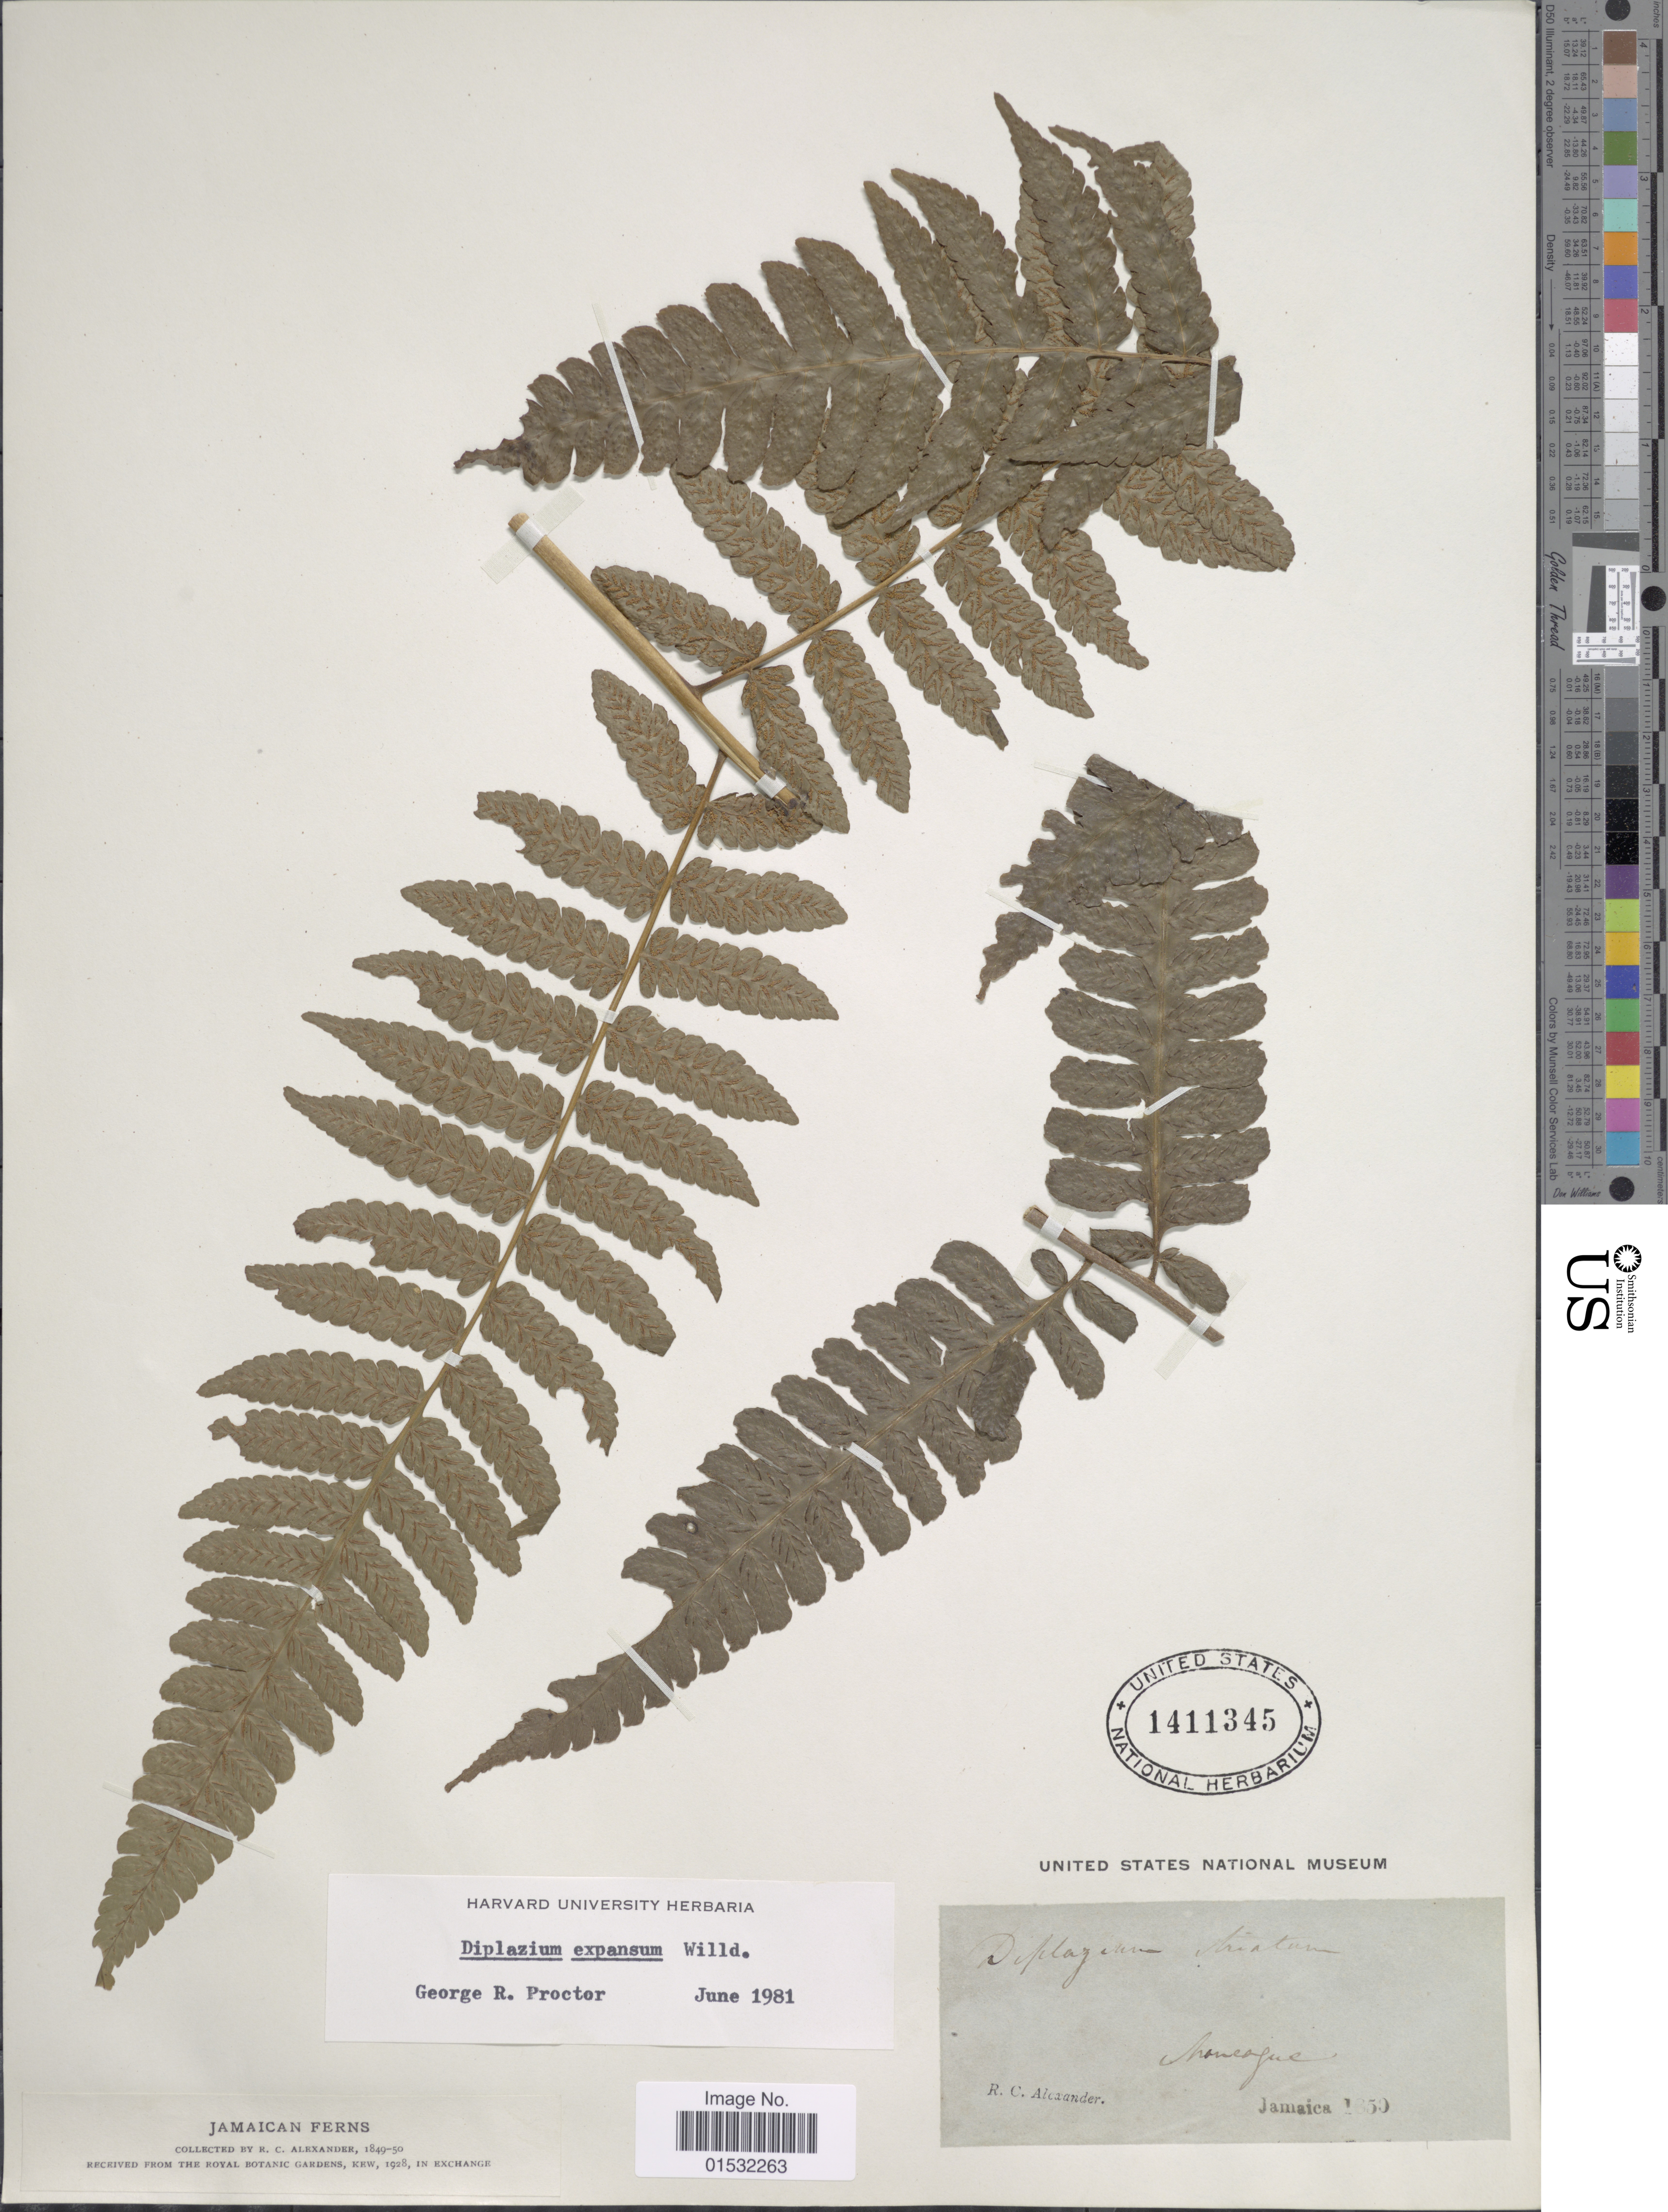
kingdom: Plantae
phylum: Tracheophyta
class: Polypodiopsida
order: Polypodiales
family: Athyriaceae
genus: Diplazium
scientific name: Diplazium expansum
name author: Willd.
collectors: R. C. Alexander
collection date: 1850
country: Jamaica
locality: Moneague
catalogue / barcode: US 1411345